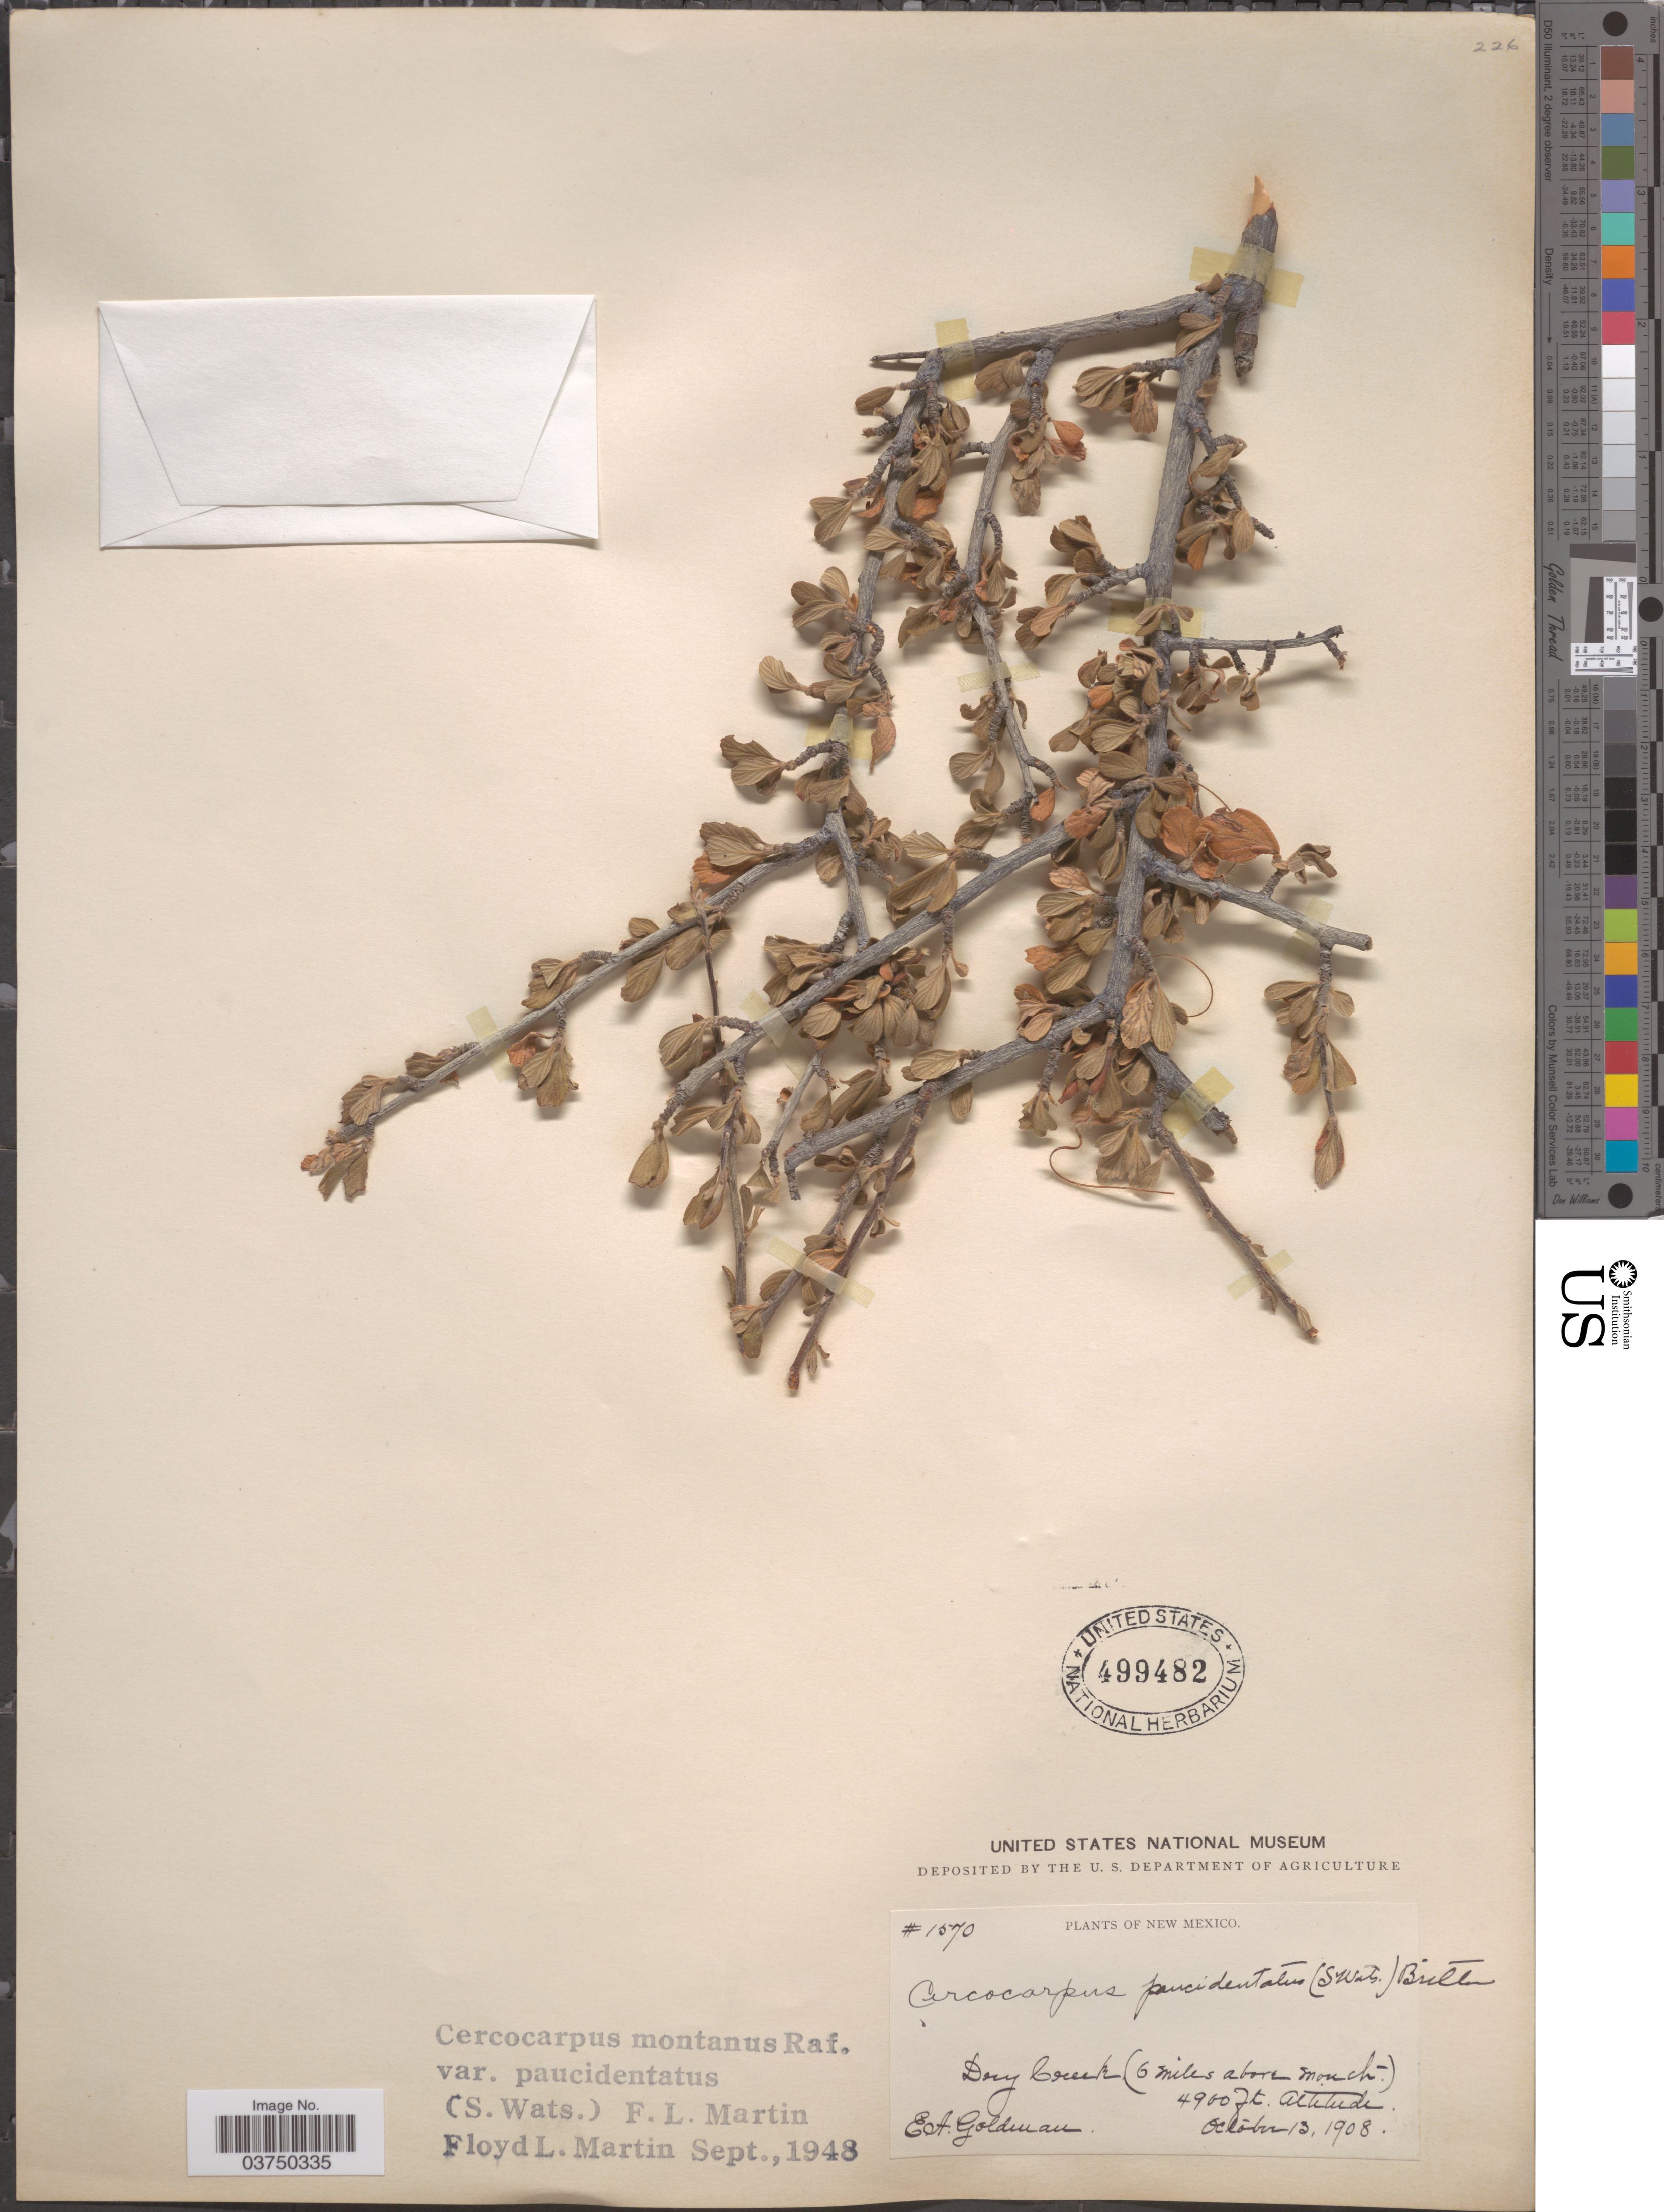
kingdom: Plantae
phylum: Tracheophyta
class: Magnoliopsida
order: Rosales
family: Rosaceae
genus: Cercocarpus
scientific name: Cercocarpus montanus var. paucidentatus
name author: (S. Watson) F.L. Martin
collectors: E. A. Goldman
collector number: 1570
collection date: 1908-10-13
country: United States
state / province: New Mexico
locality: Dry Creek (6 miles above Mouth)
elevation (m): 1494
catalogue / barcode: US 499482